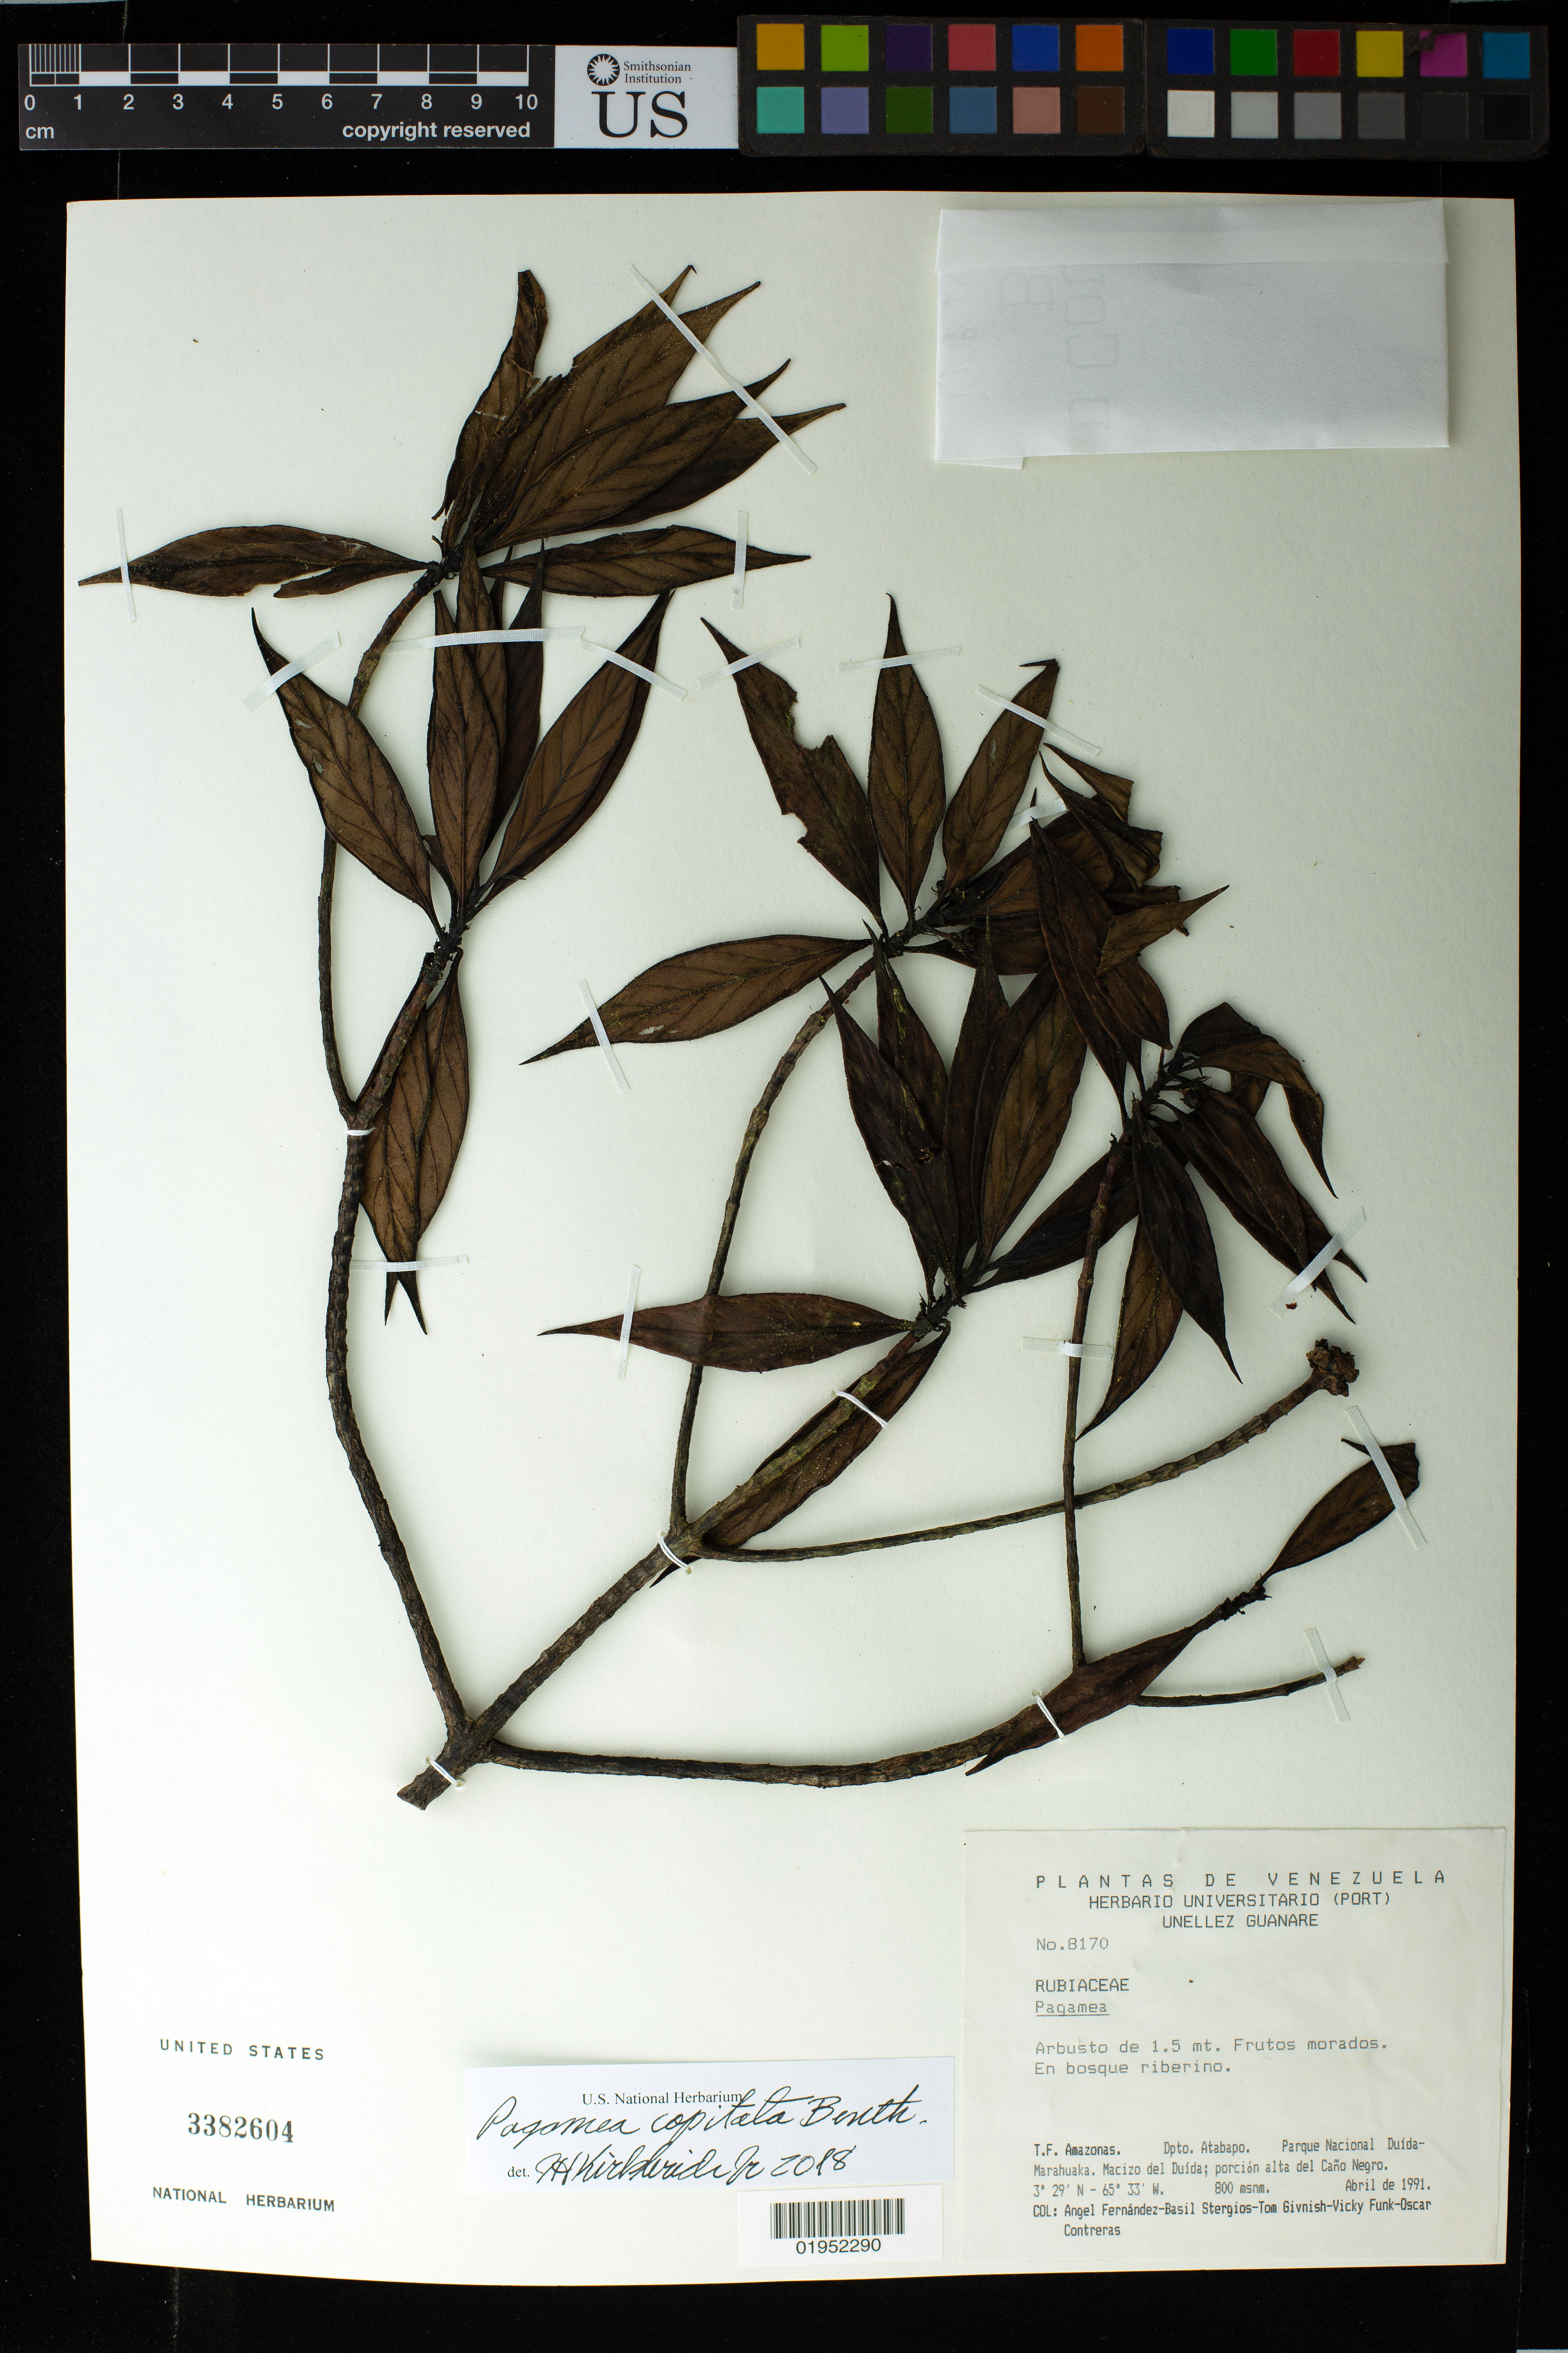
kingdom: Plantae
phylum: Tracheophyta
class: Magnoliopsida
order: Gentianales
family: Rubiaceae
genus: Pagamea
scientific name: Pagamea capitata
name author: Benth.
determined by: Kirkbride, J. H.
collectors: A. Fernández, B. G. Stergios, T. J. Givnish, V. Funk & O. Contreras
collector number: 8170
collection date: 1991-04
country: Venezuela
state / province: Amazonas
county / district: Atabapo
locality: Parque Nacional Duida-Marahuaka, Macizo del Duida, porcion alta del Cano Negro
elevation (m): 800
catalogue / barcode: US 3382604